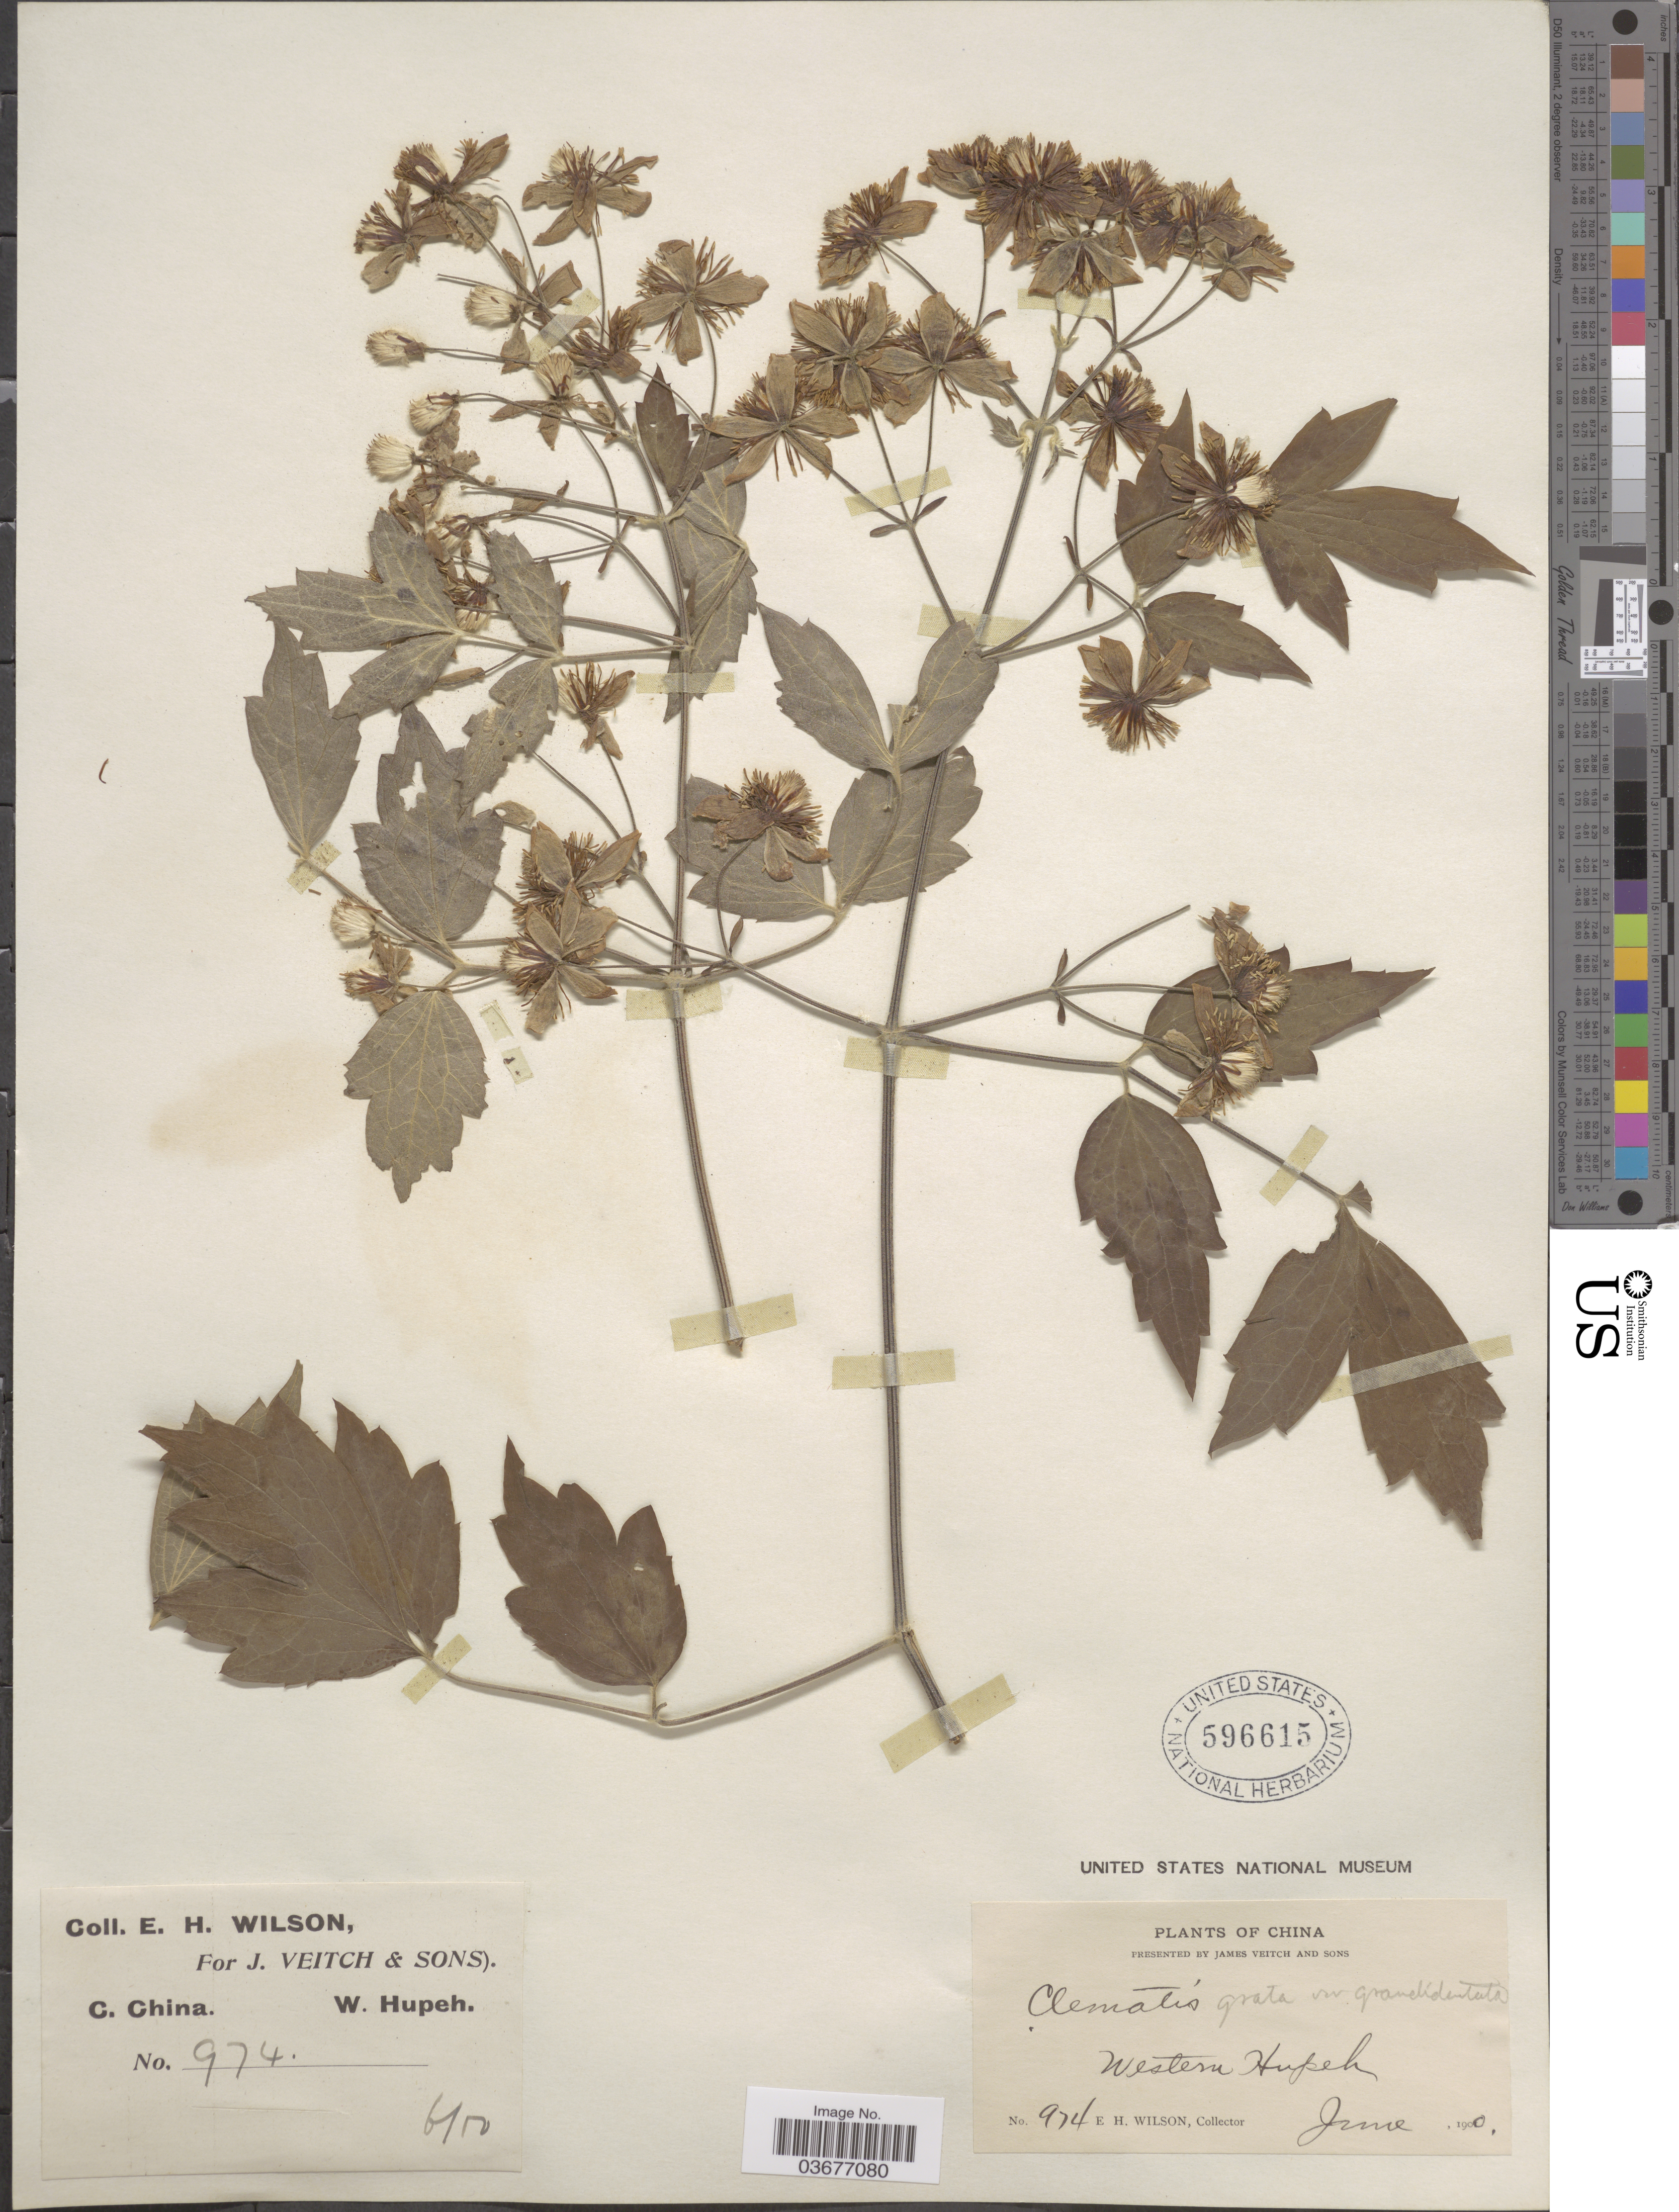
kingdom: Plantae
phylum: Tracheophyta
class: Magnoliopsida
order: Ranunculales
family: Ranunculaceae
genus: Clematis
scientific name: Clematis grata var. grandidentata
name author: Rehder & E.H. Wilson in Sarg.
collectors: E. Wilson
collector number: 974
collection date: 1900-06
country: China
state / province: Hubei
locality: Western Hupeh. C. China.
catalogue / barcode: US 596615